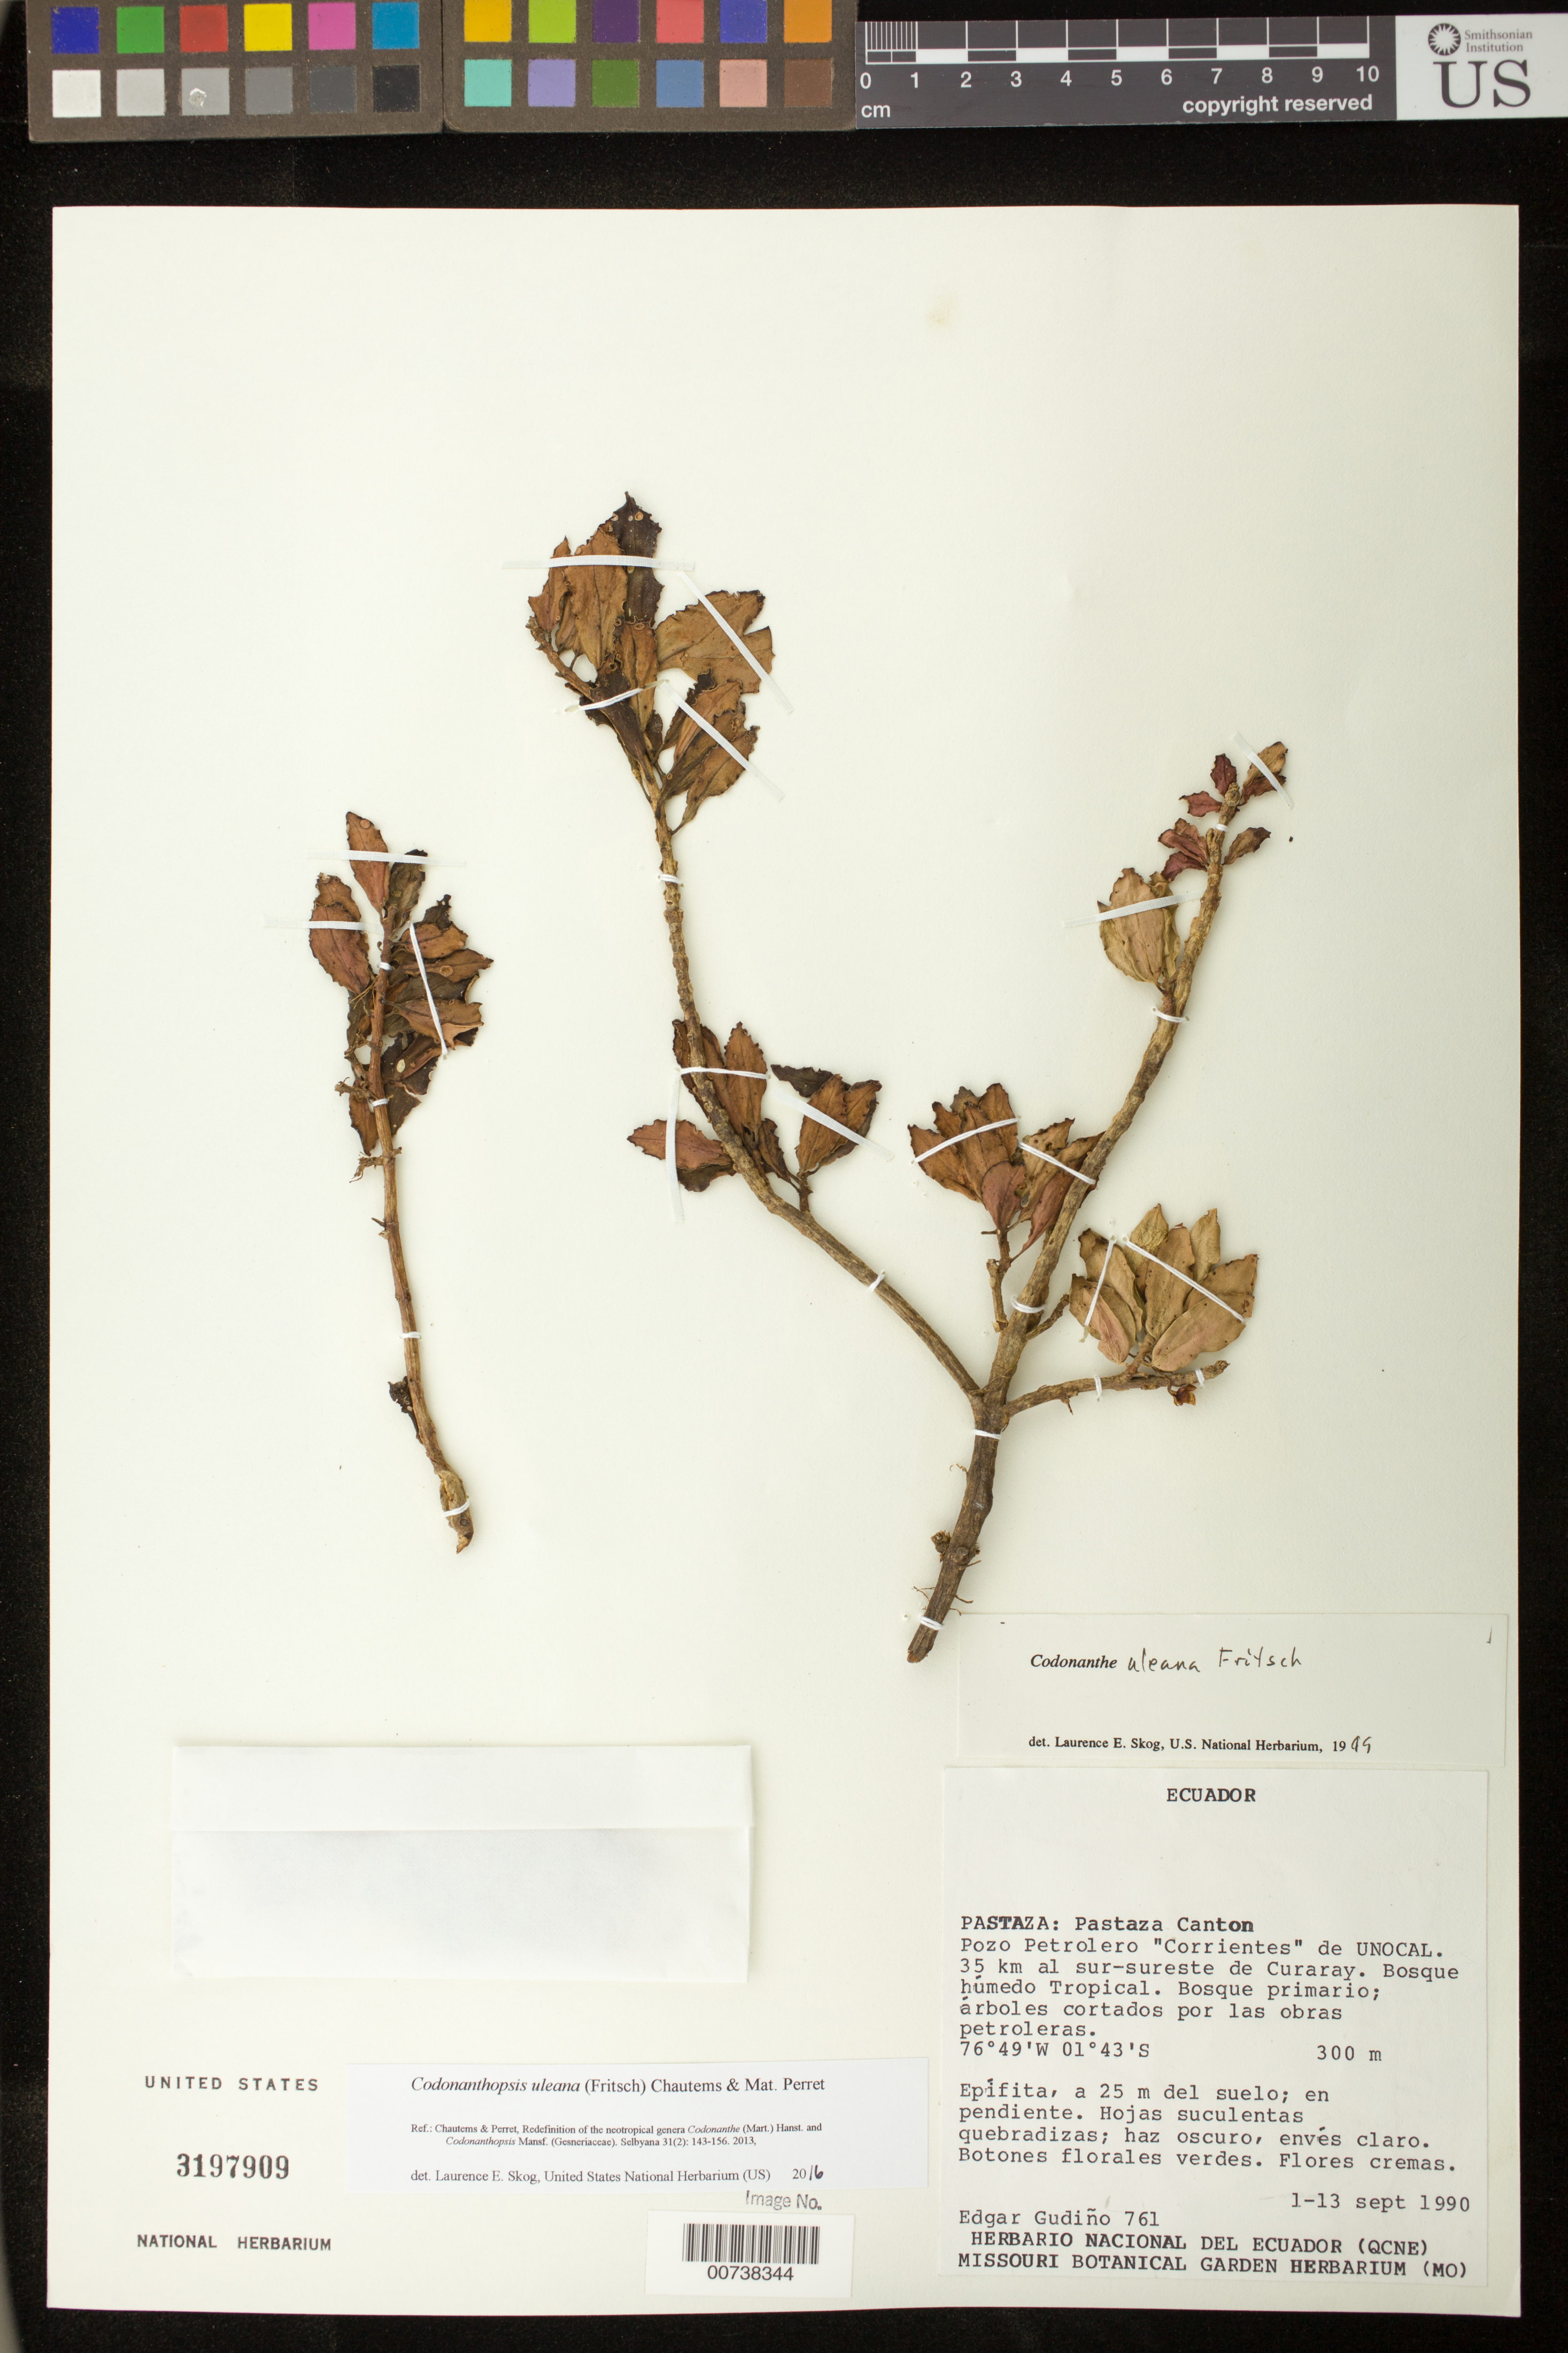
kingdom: Plantae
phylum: Tracheophyta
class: Magnoliopsida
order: Lamiales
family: Gesneriaceae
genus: Codonanthopsis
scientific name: Codonanthopsis uleana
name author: (Fritsch) Chautems & Mat.Perret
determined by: Skog, Laurence E.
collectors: E. Gudiño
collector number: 761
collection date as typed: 1-13 Sep 1990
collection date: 1990-09-01/1990-09-13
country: Ecuador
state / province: Pastaza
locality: Pastaza: Pastaza Canton. Pozo Petrolero "Corrientes" de UNOCAL; 35 km al sur-sureste de Curaray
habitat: Bosque húmedo tropical; bosque primario; árboles cortados por las obras petroleras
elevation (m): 300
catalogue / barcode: US 3197909